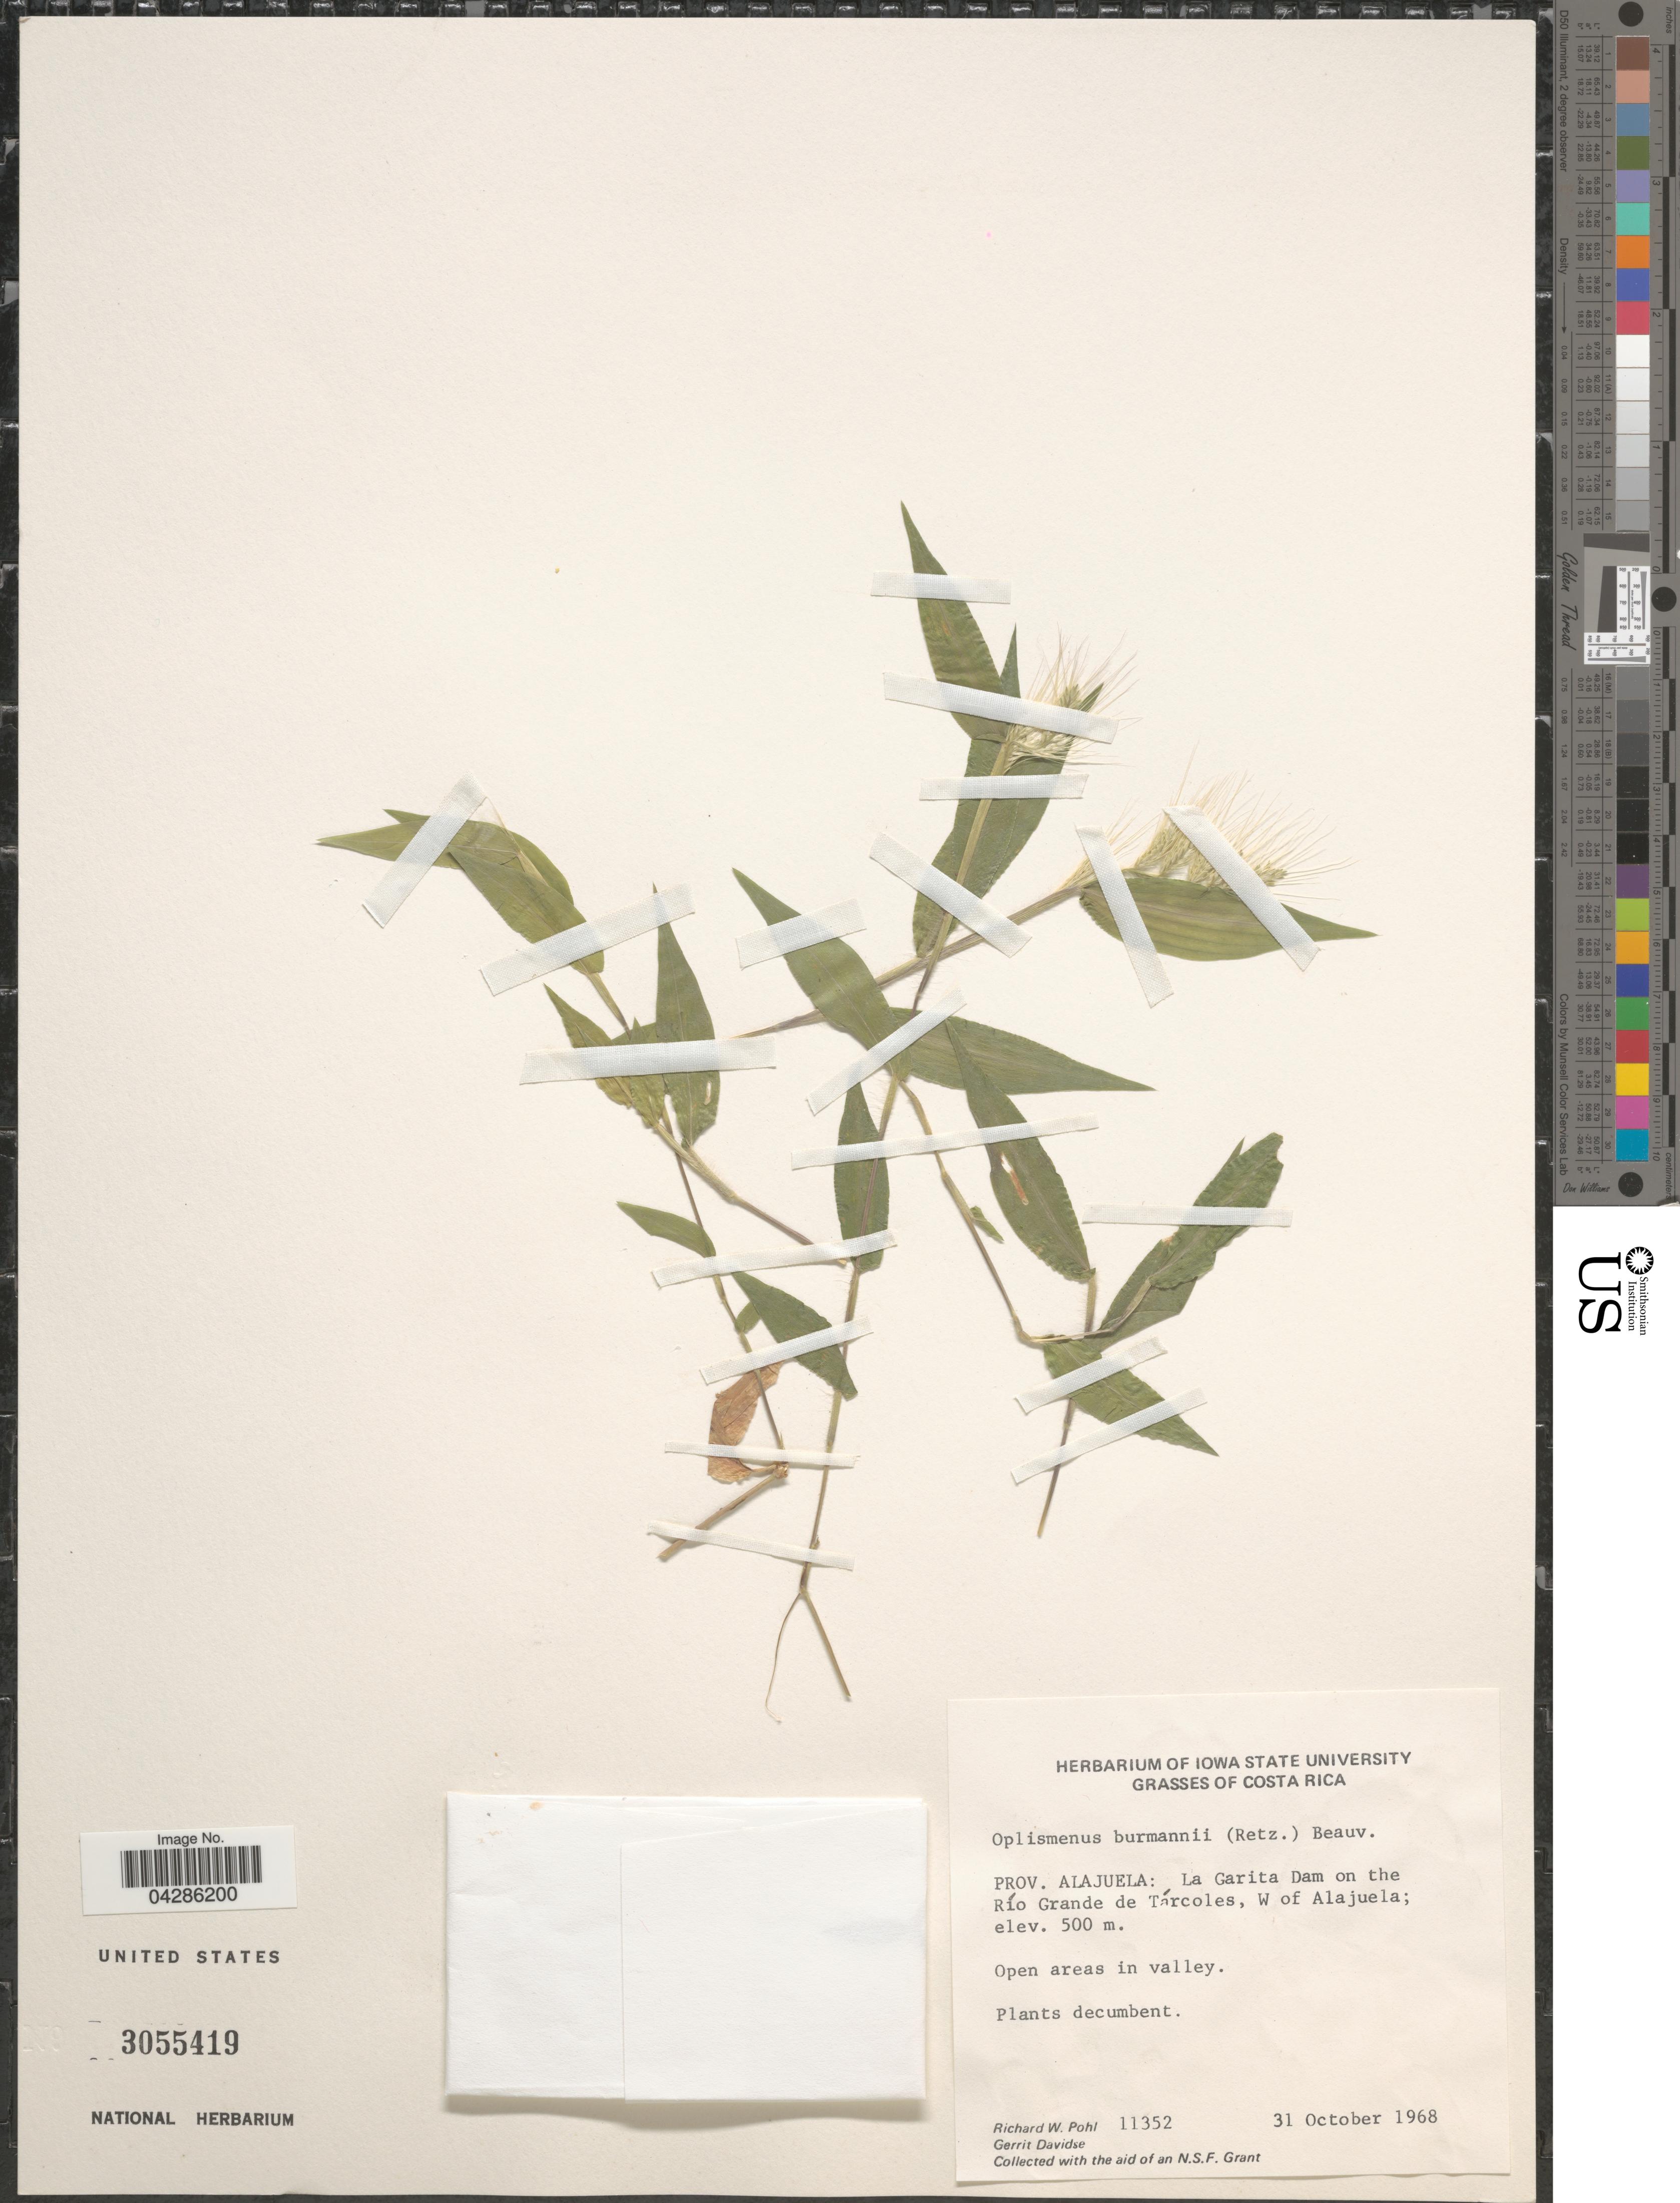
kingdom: Plantae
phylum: Tracheophyta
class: Liliopsida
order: Poales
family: Poaceae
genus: Oplismenus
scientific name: Oplismenus burmannii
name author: (Retz.) P. Beauv.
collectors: R. W. Pohl & G. Davidse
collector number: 11352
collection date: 1968-10-31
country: Costa Rica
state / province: Alajuela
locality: La Garita Dam on the Río Grande de Tárcoles, W of Alajuela. Open areas in valley.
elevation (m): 500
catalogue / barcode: US 3055419